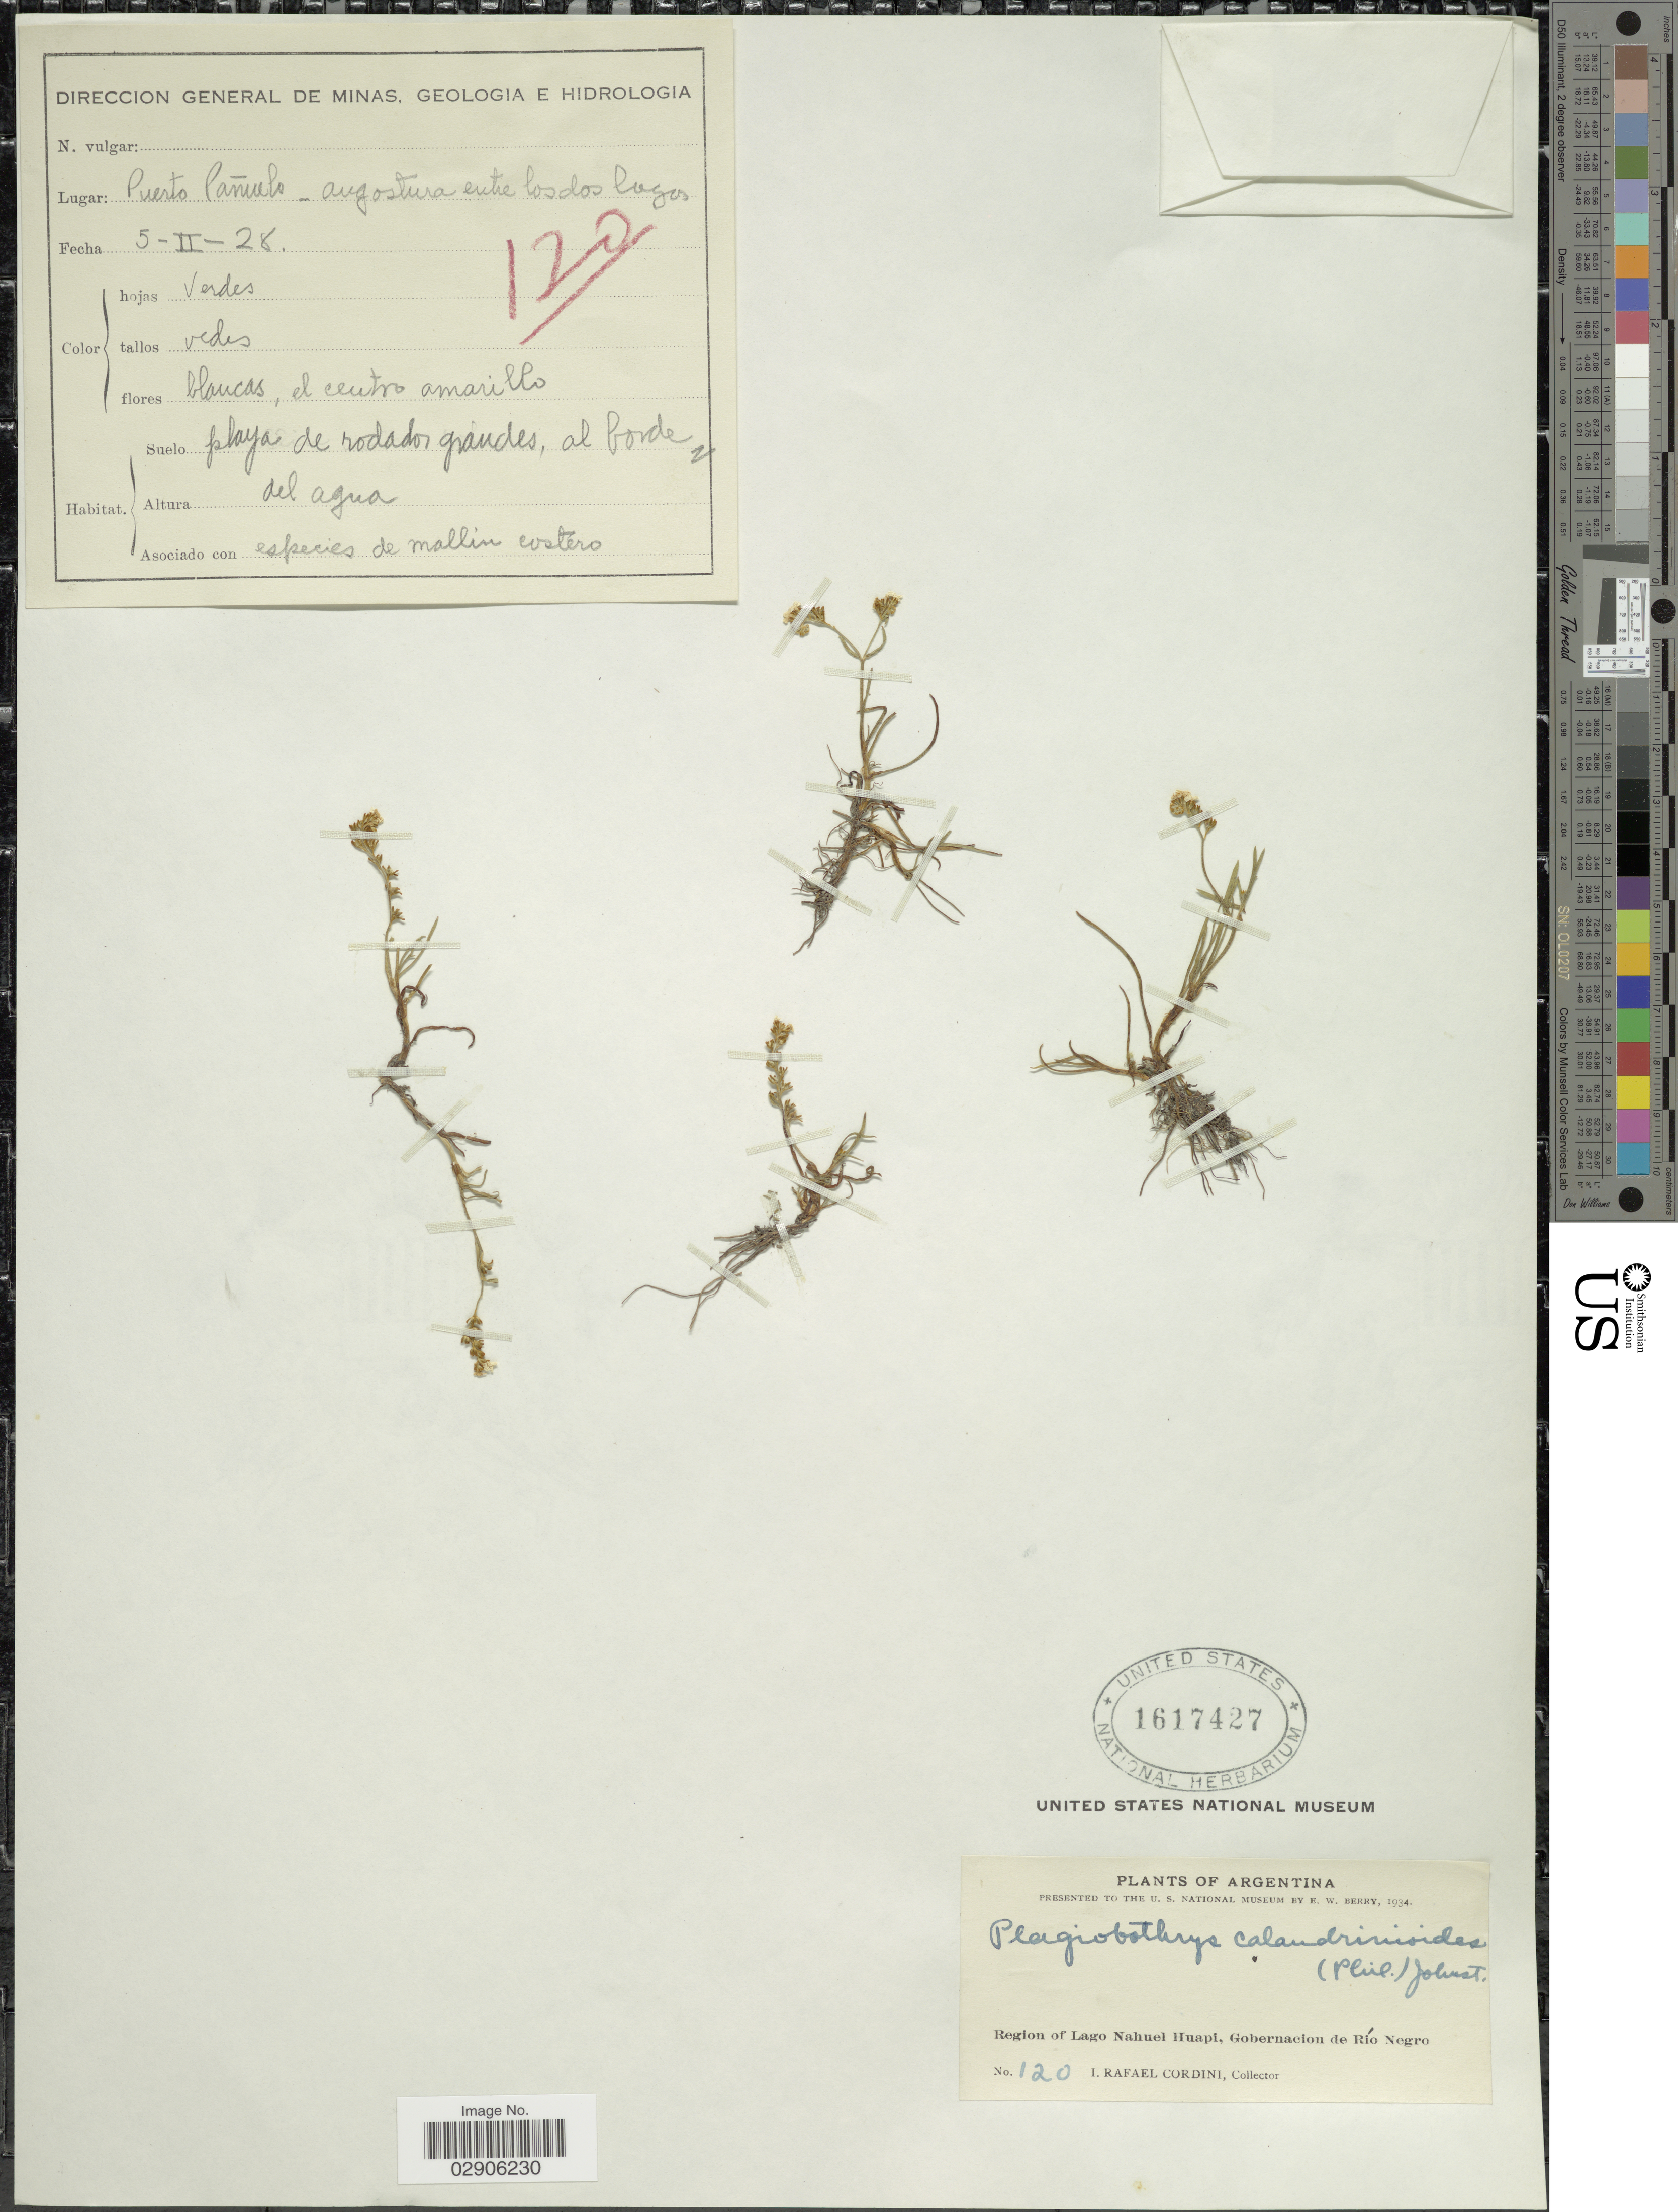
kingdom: Plantae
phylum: Tracheophyta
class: Magnoliopsida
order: Boraginales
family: Boraginaceae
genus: Plagiobothrys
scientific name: Plagiobothrys calandrinioides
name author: (Phil.) I.M. Johnst.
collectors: I. Cordini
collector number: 120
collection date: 1928-02-05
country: Argentina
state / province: Rio Negro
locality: Region of Lago Nahuel Huapi, Gobernacion de Río Negro. Puerto Panuelo- angostura entre los dos logos.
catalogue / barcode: US 1617427